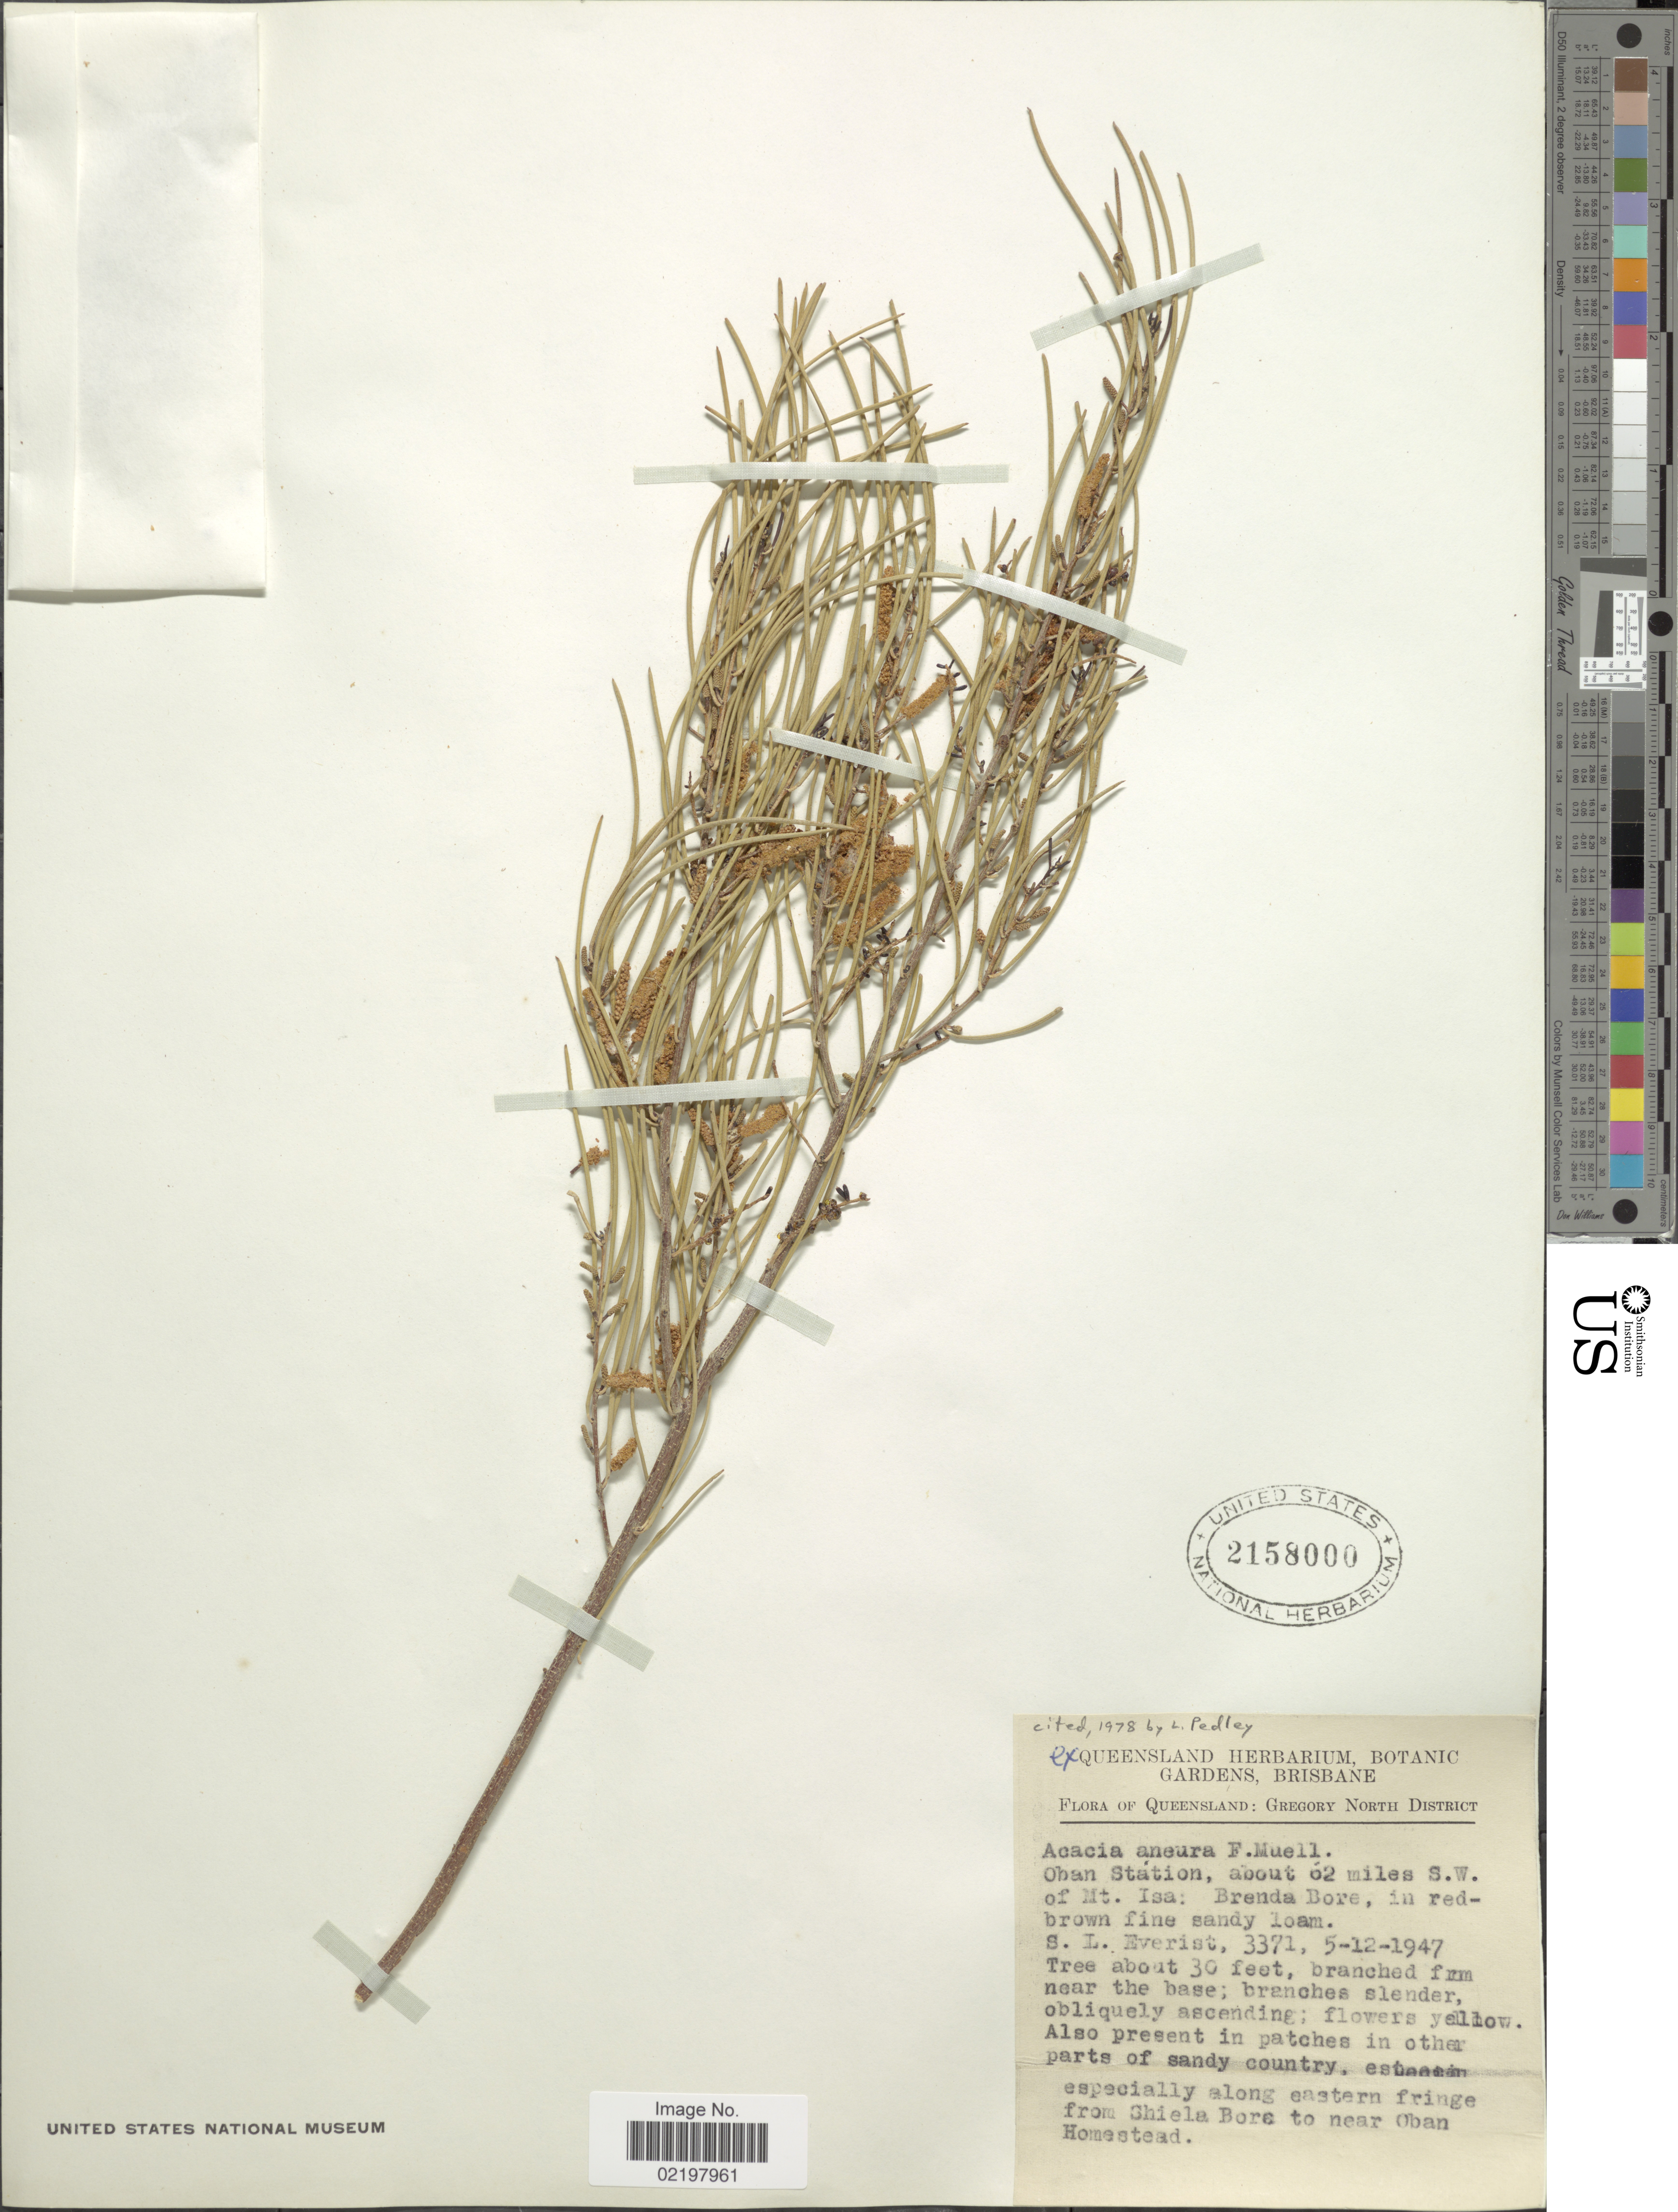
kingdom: Plantae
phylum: Tracheophyta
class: Magnoliopsida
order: Fabales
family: Fabaceae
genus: Acacia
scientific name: Acacia aneura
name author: F. Muell. ex Benth.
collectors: S. Everist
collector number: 3371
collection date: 1947-12-05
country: Australia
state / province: Queensland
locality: Queensland: Gregory North District, Oban Station, about 62 miles S.W. of Mt. Isa: Brend Bore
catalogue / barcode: US 2158000